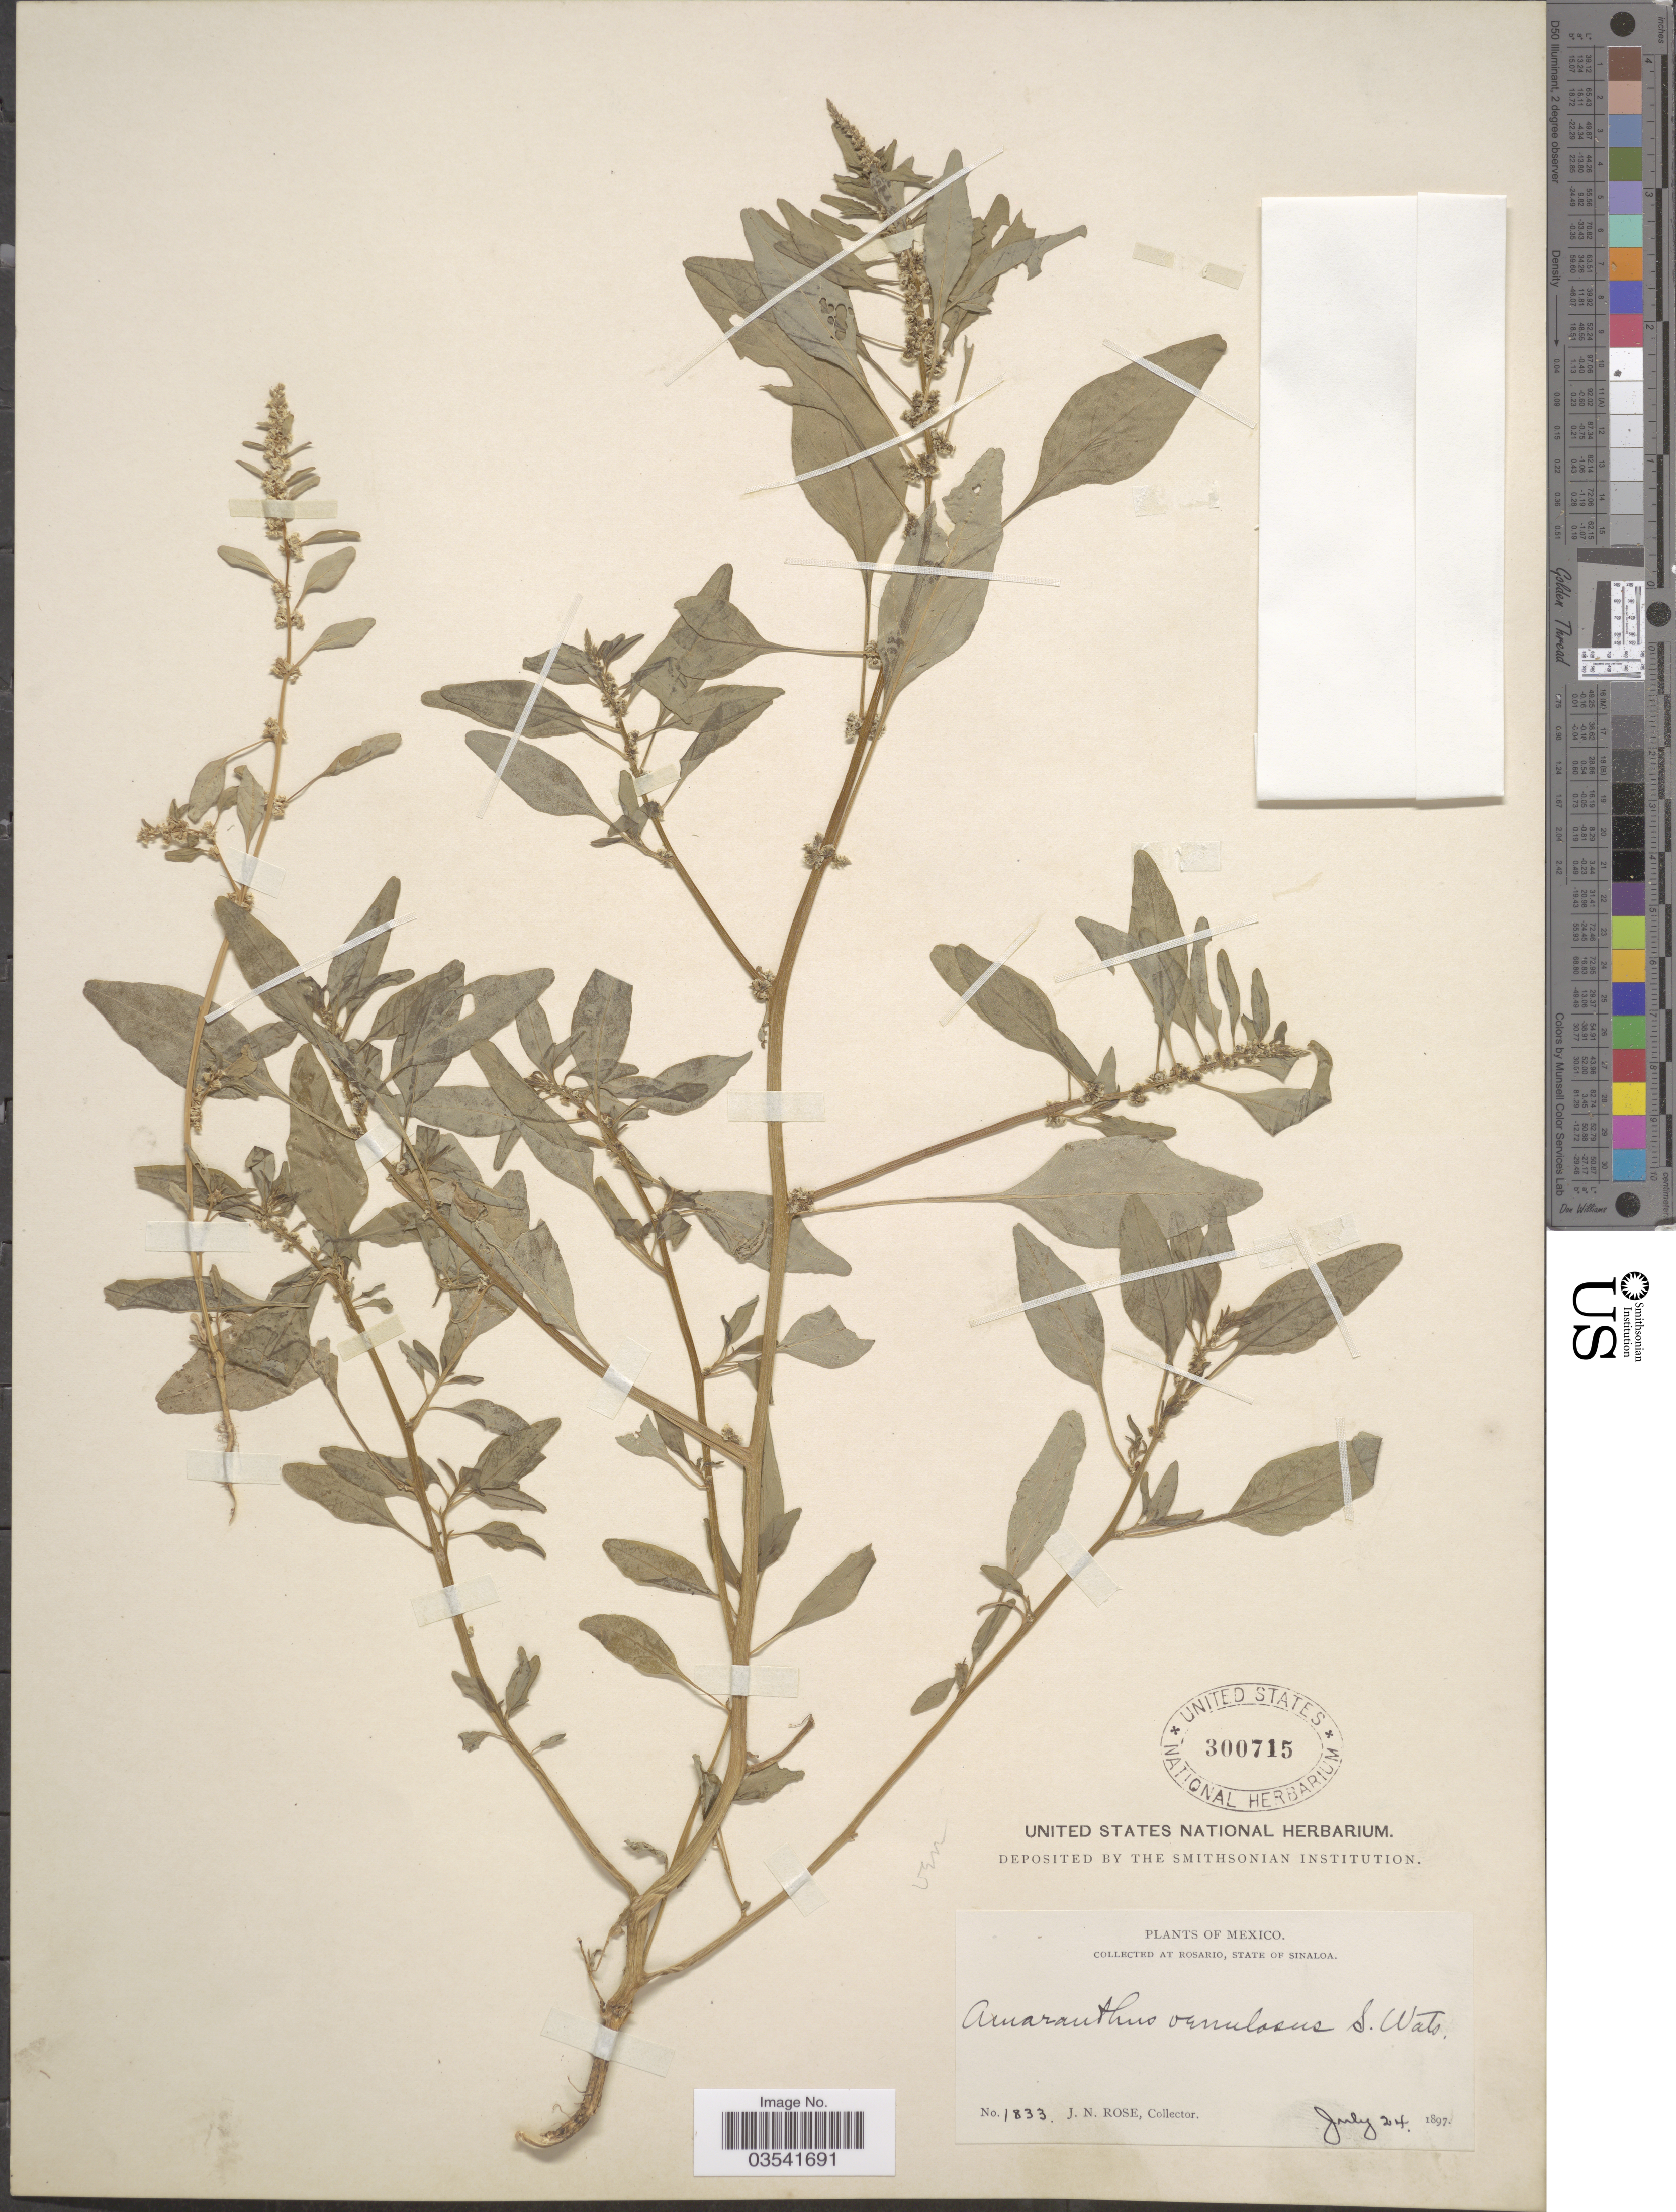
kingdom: Plantae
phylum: Tracheophyta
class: Magnoliopsida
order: Caryophyllales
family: Amaranthaceae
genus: Amaranthus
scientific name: Amaranthus venulosus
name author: S. Watson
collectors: J. N. Rose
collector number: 1833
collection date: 1897-07-24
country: Mexico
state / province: Sinaloa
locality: At Rosario.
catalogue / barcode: US 300715